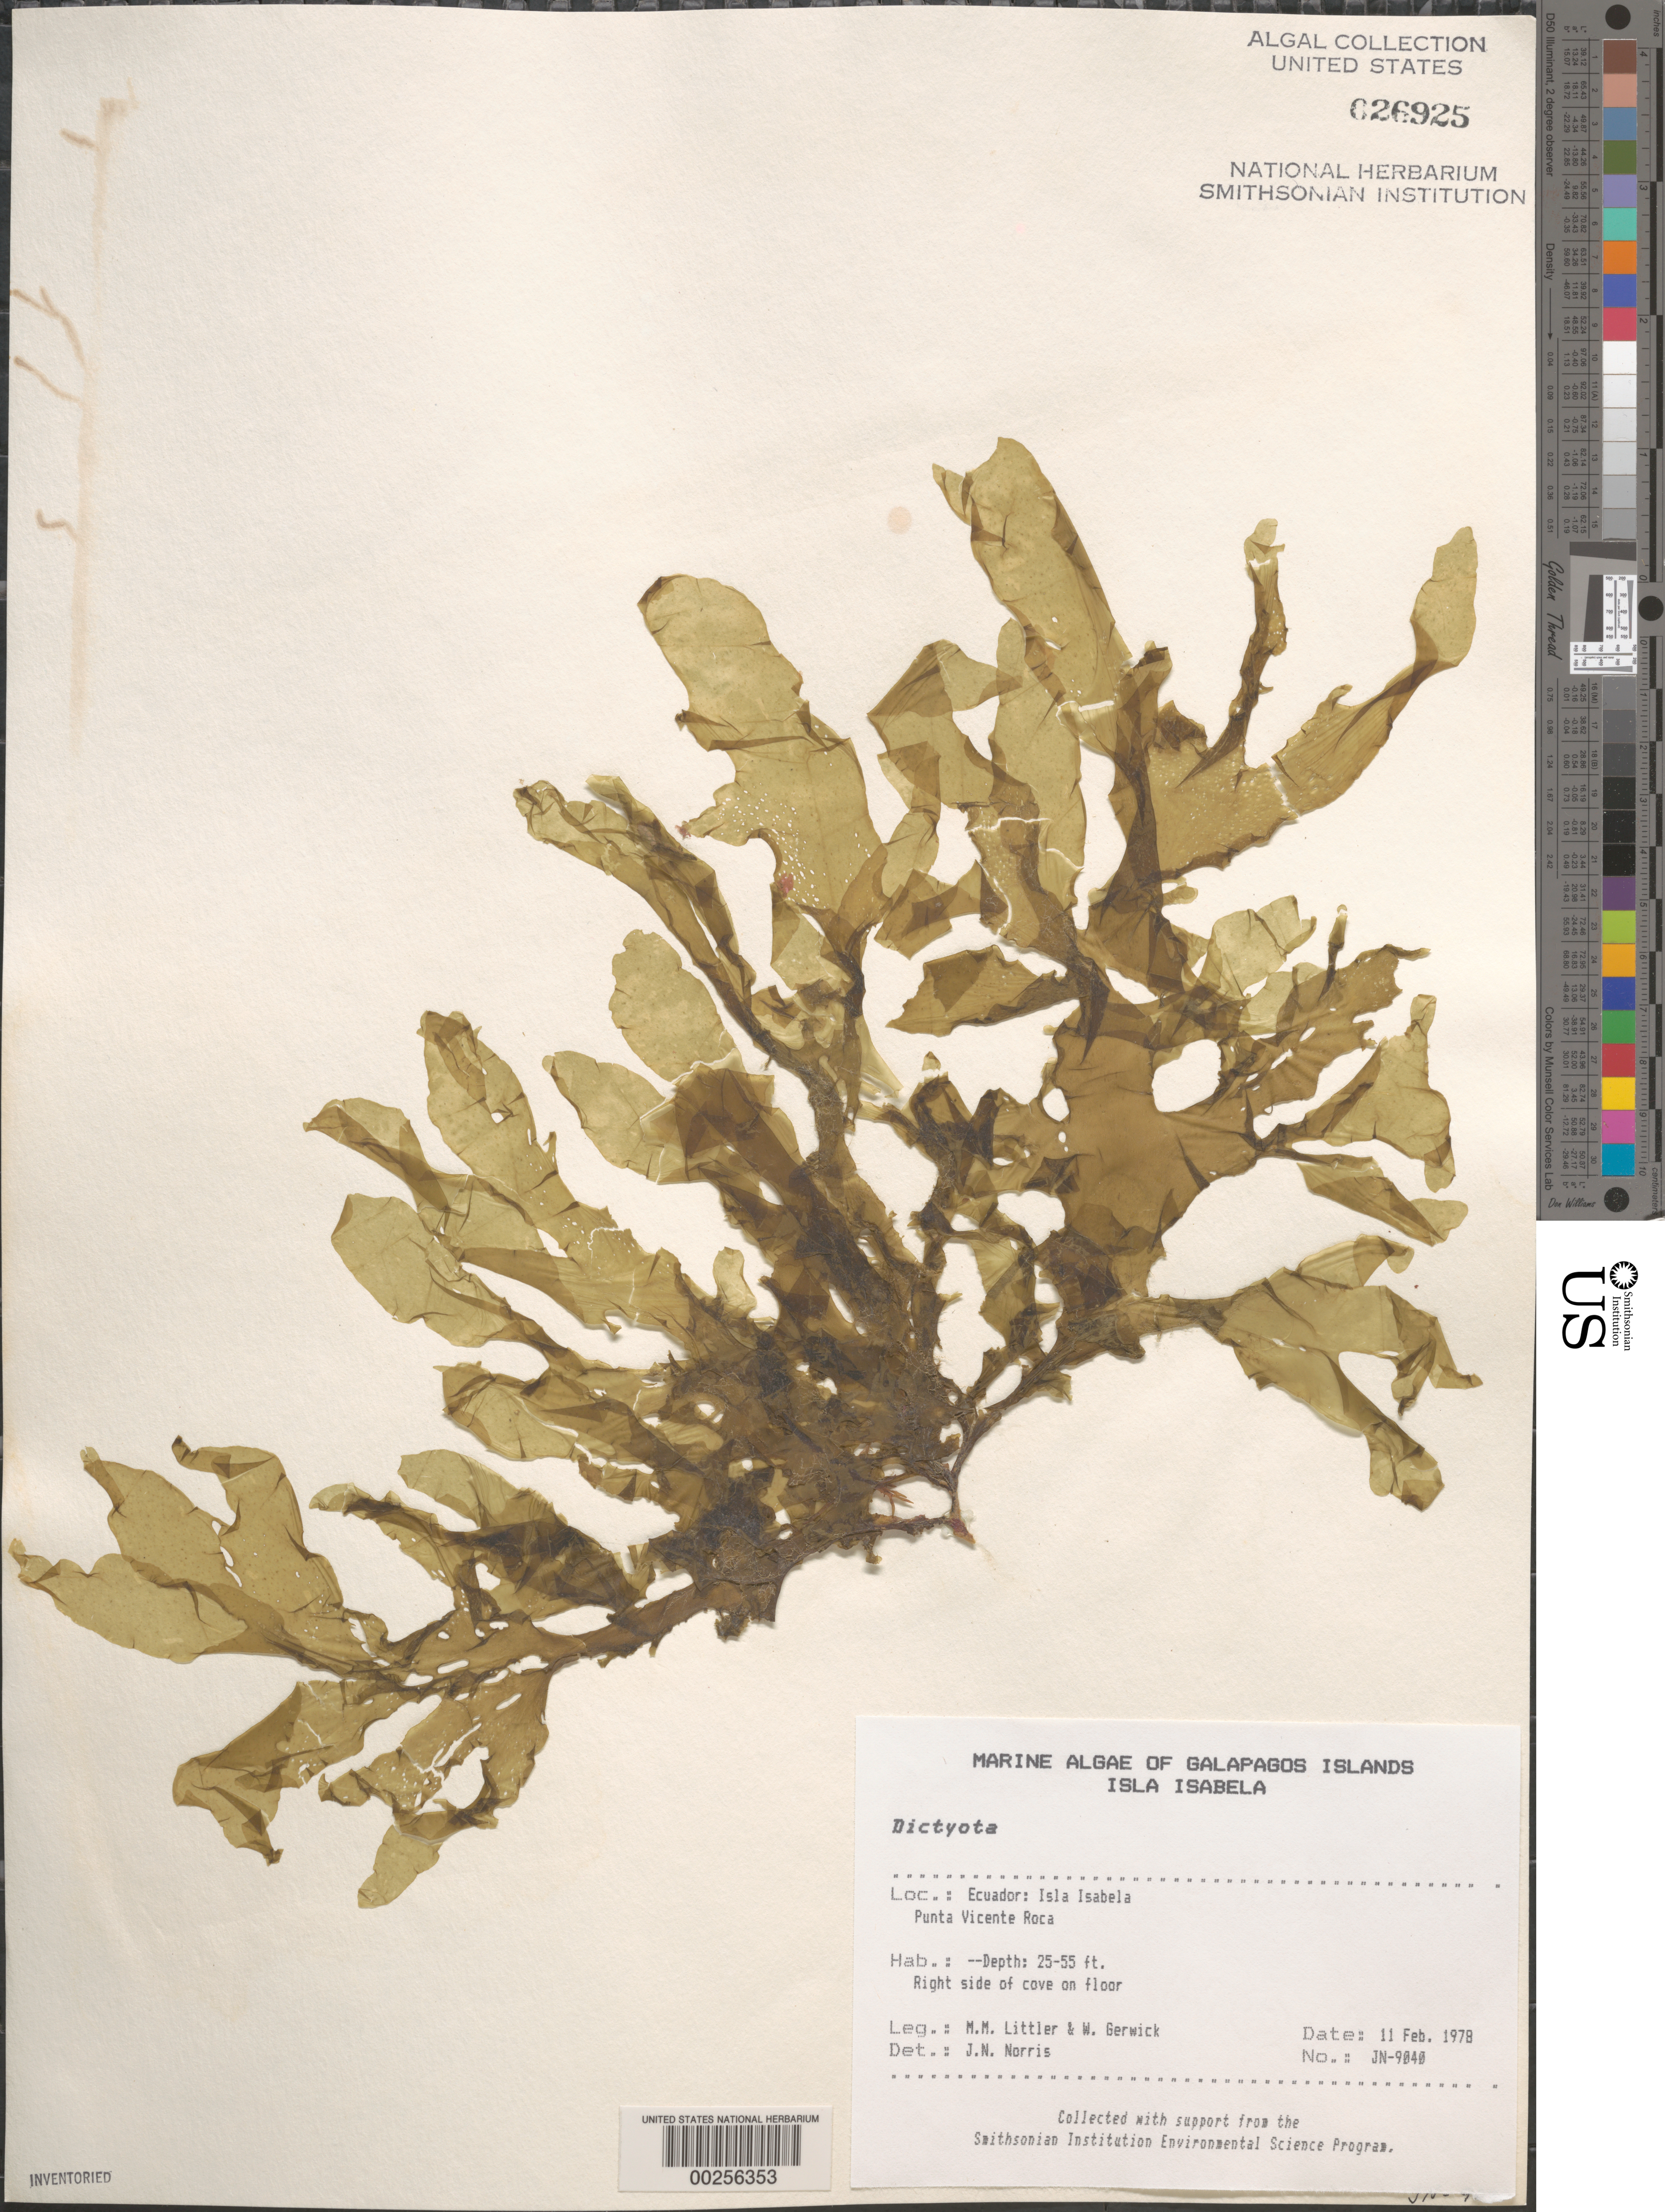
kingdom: Chromista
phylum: Ochrophyta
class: Phaeophyceae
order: Dictyotales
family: Dictyotaceae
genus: Dictyota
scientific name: Dictyota sp.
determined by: Norris, James N.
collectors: M. M. Littler & W. Gerwick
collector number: Jn-9040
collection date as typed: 11 Feb 1978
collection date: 1978-02-11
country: Ecuador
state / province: Colón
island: Isabela [Albemarle]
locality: Punta Vicente Roca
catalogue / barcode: US 26925